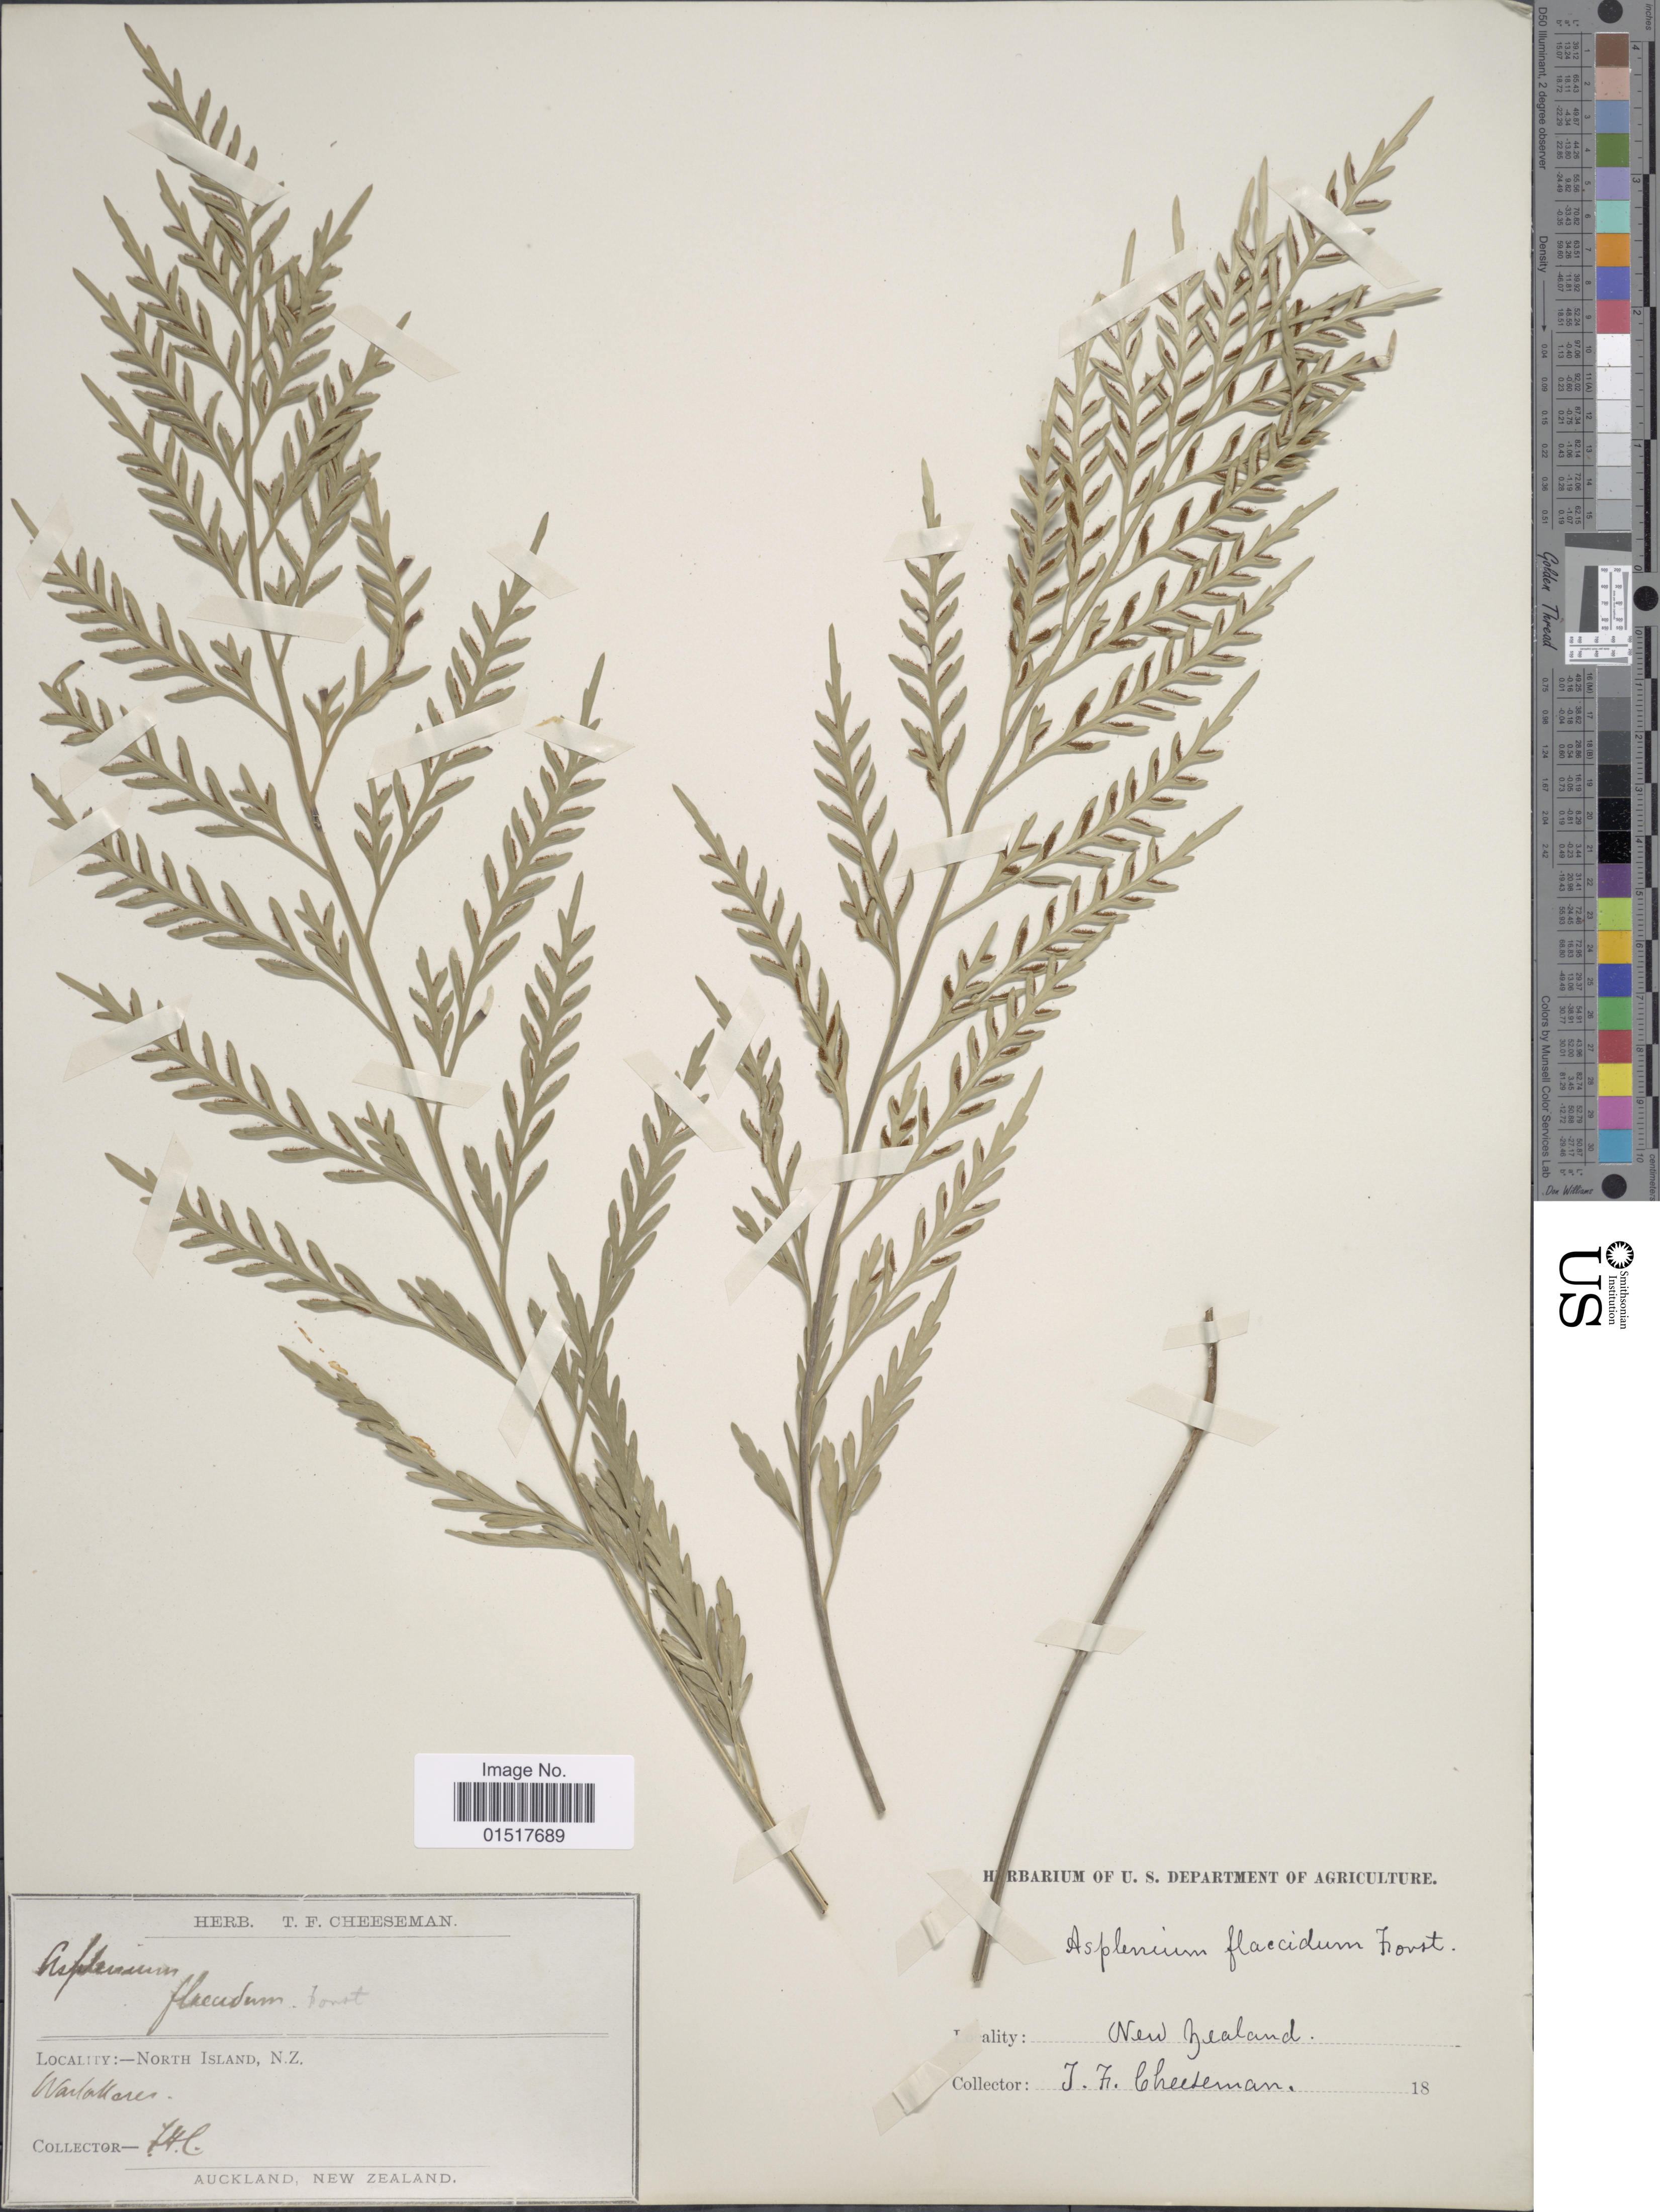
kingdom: Plantae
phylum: Tracheophyta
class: Polypodiopsida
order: Polypodiales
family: Aspleniaceae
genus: Asplenium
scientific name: Asplenium flaccidum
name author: Bonap.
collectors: T. F. Cheeseman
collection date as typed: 18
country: New Zealand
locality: North Island, Wanakares.